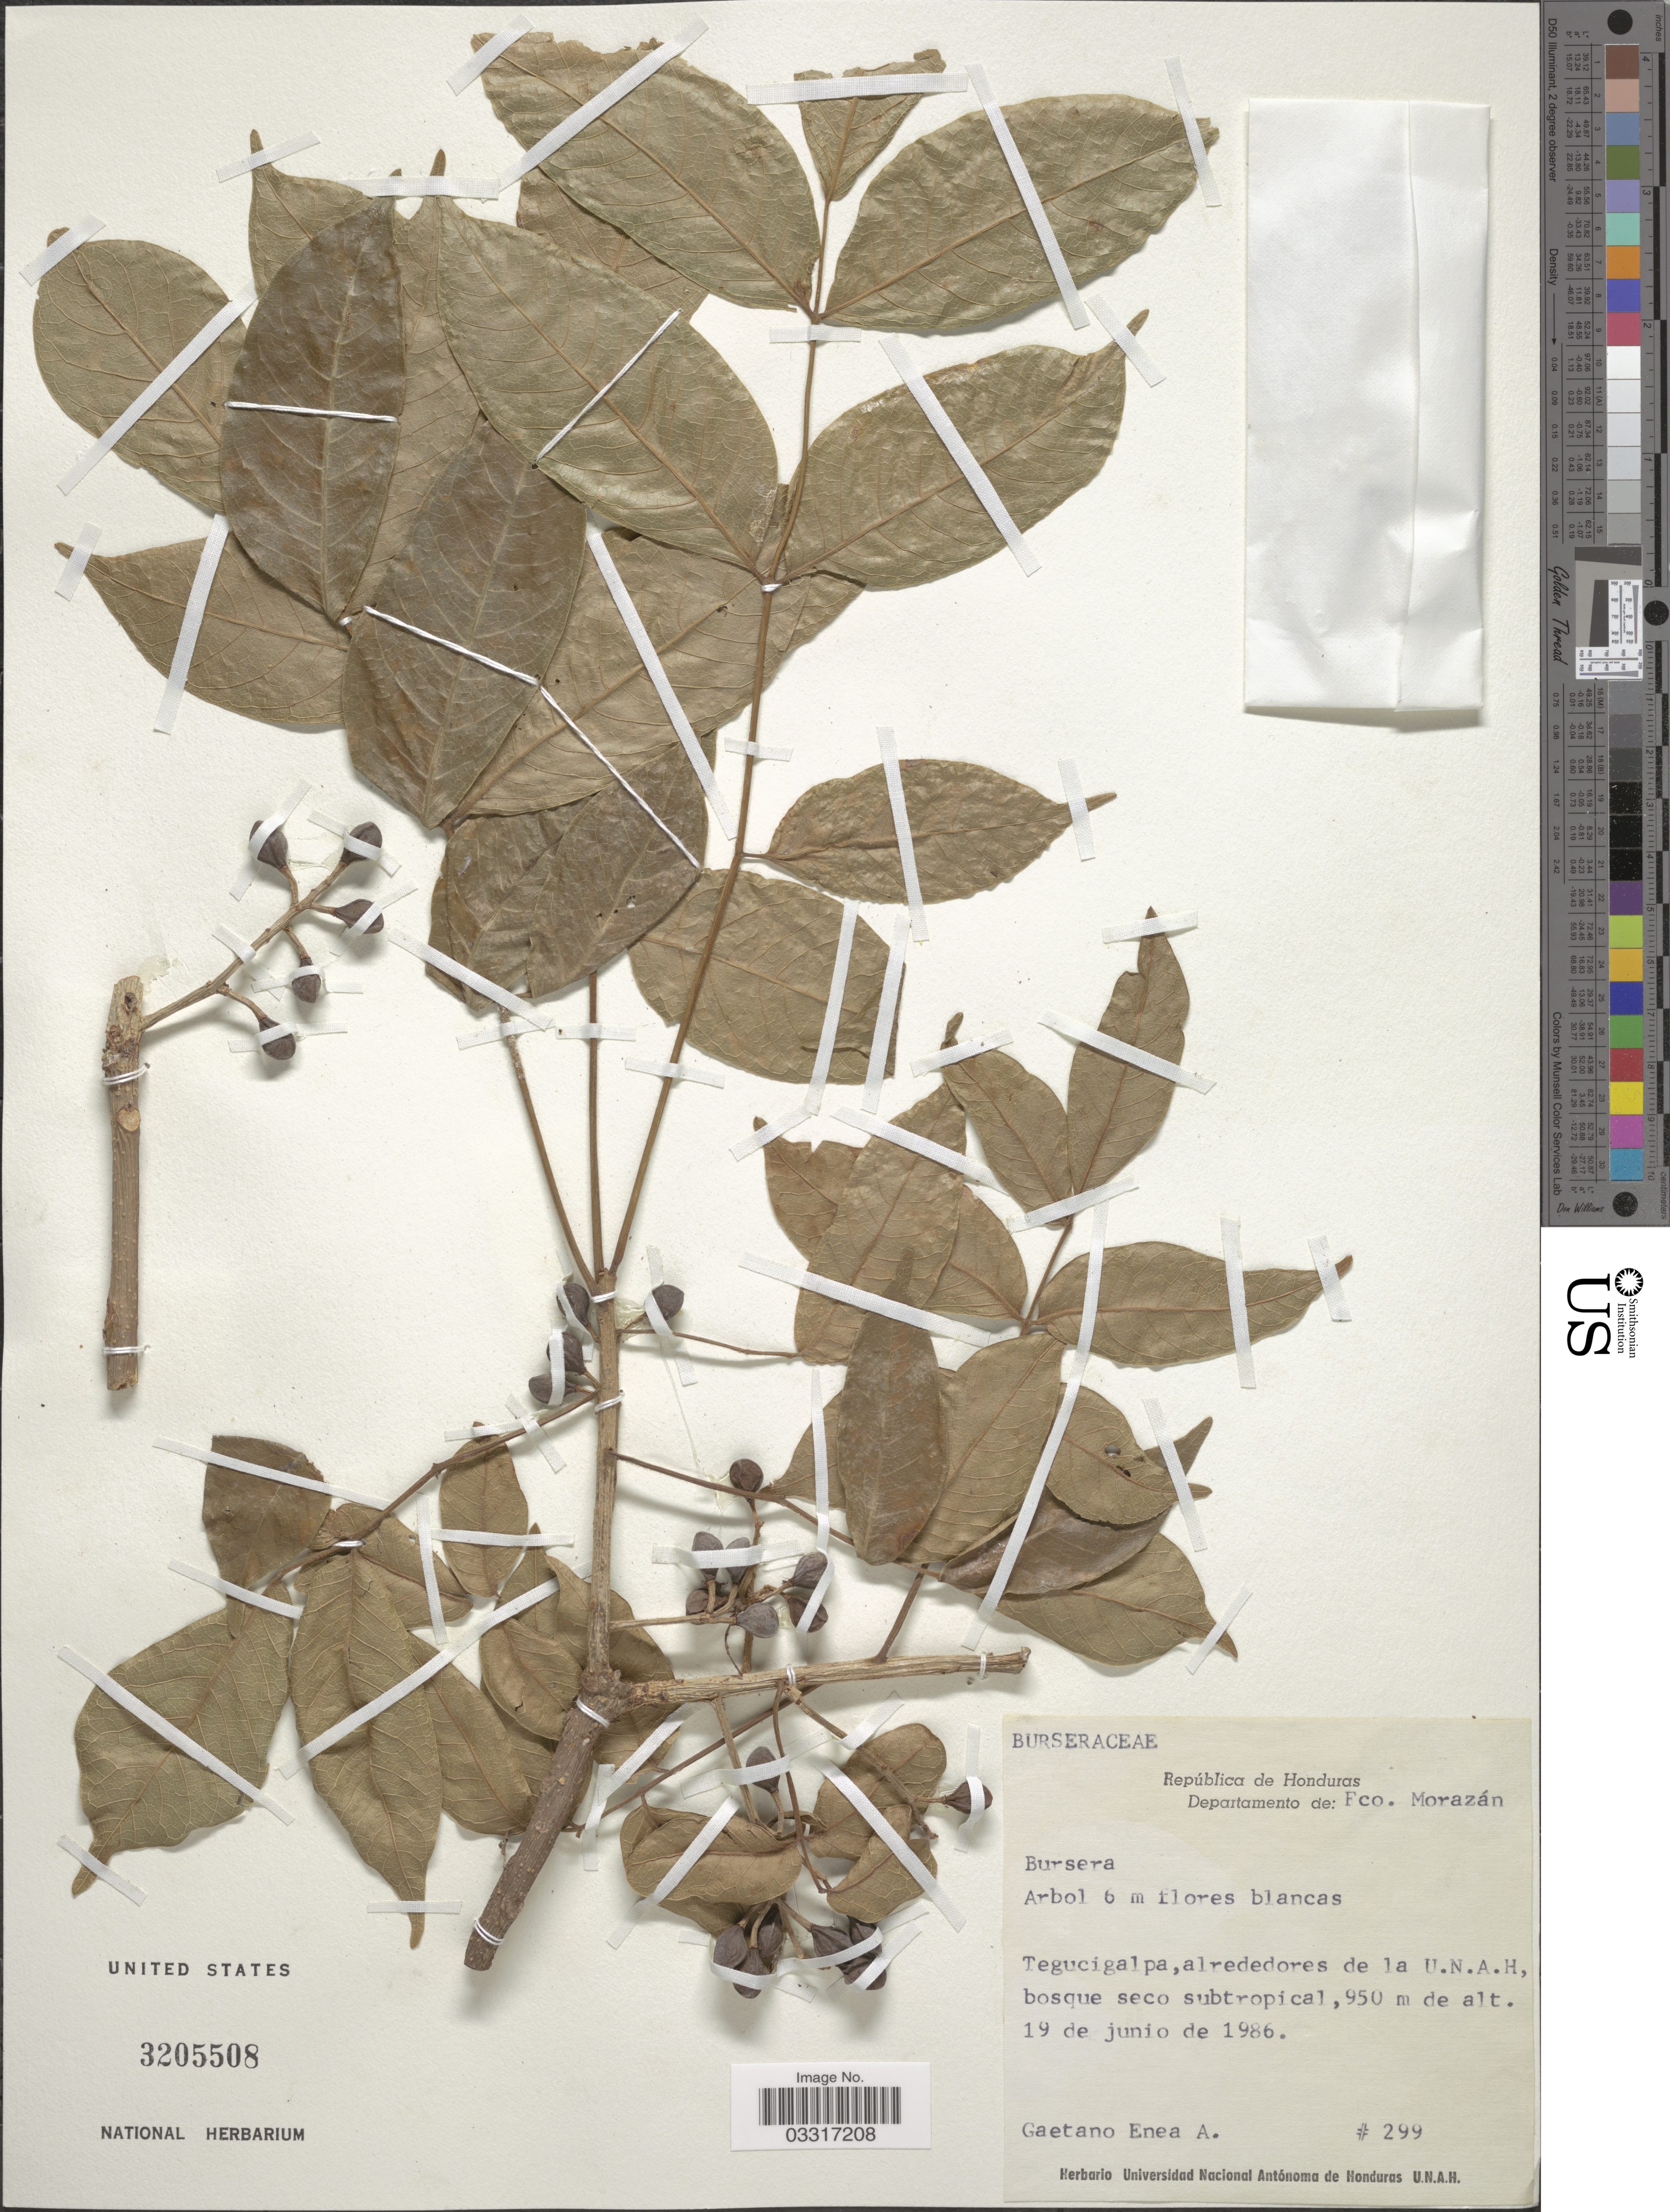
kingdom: Plantae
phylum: Tracheophyta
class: Magnoliopsida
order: Sapindales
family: Burseraceae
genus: Bursera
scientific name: Bursera sp.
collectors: Gaetano Enea A.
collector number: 299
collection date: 1986-06-19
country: Honduras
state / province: Fco. Morazán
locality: Departamento de: Fco. Morazán. Tegucigalpa, alrededores de la U.N.A.H.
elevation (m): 950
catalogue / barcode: US 3205508